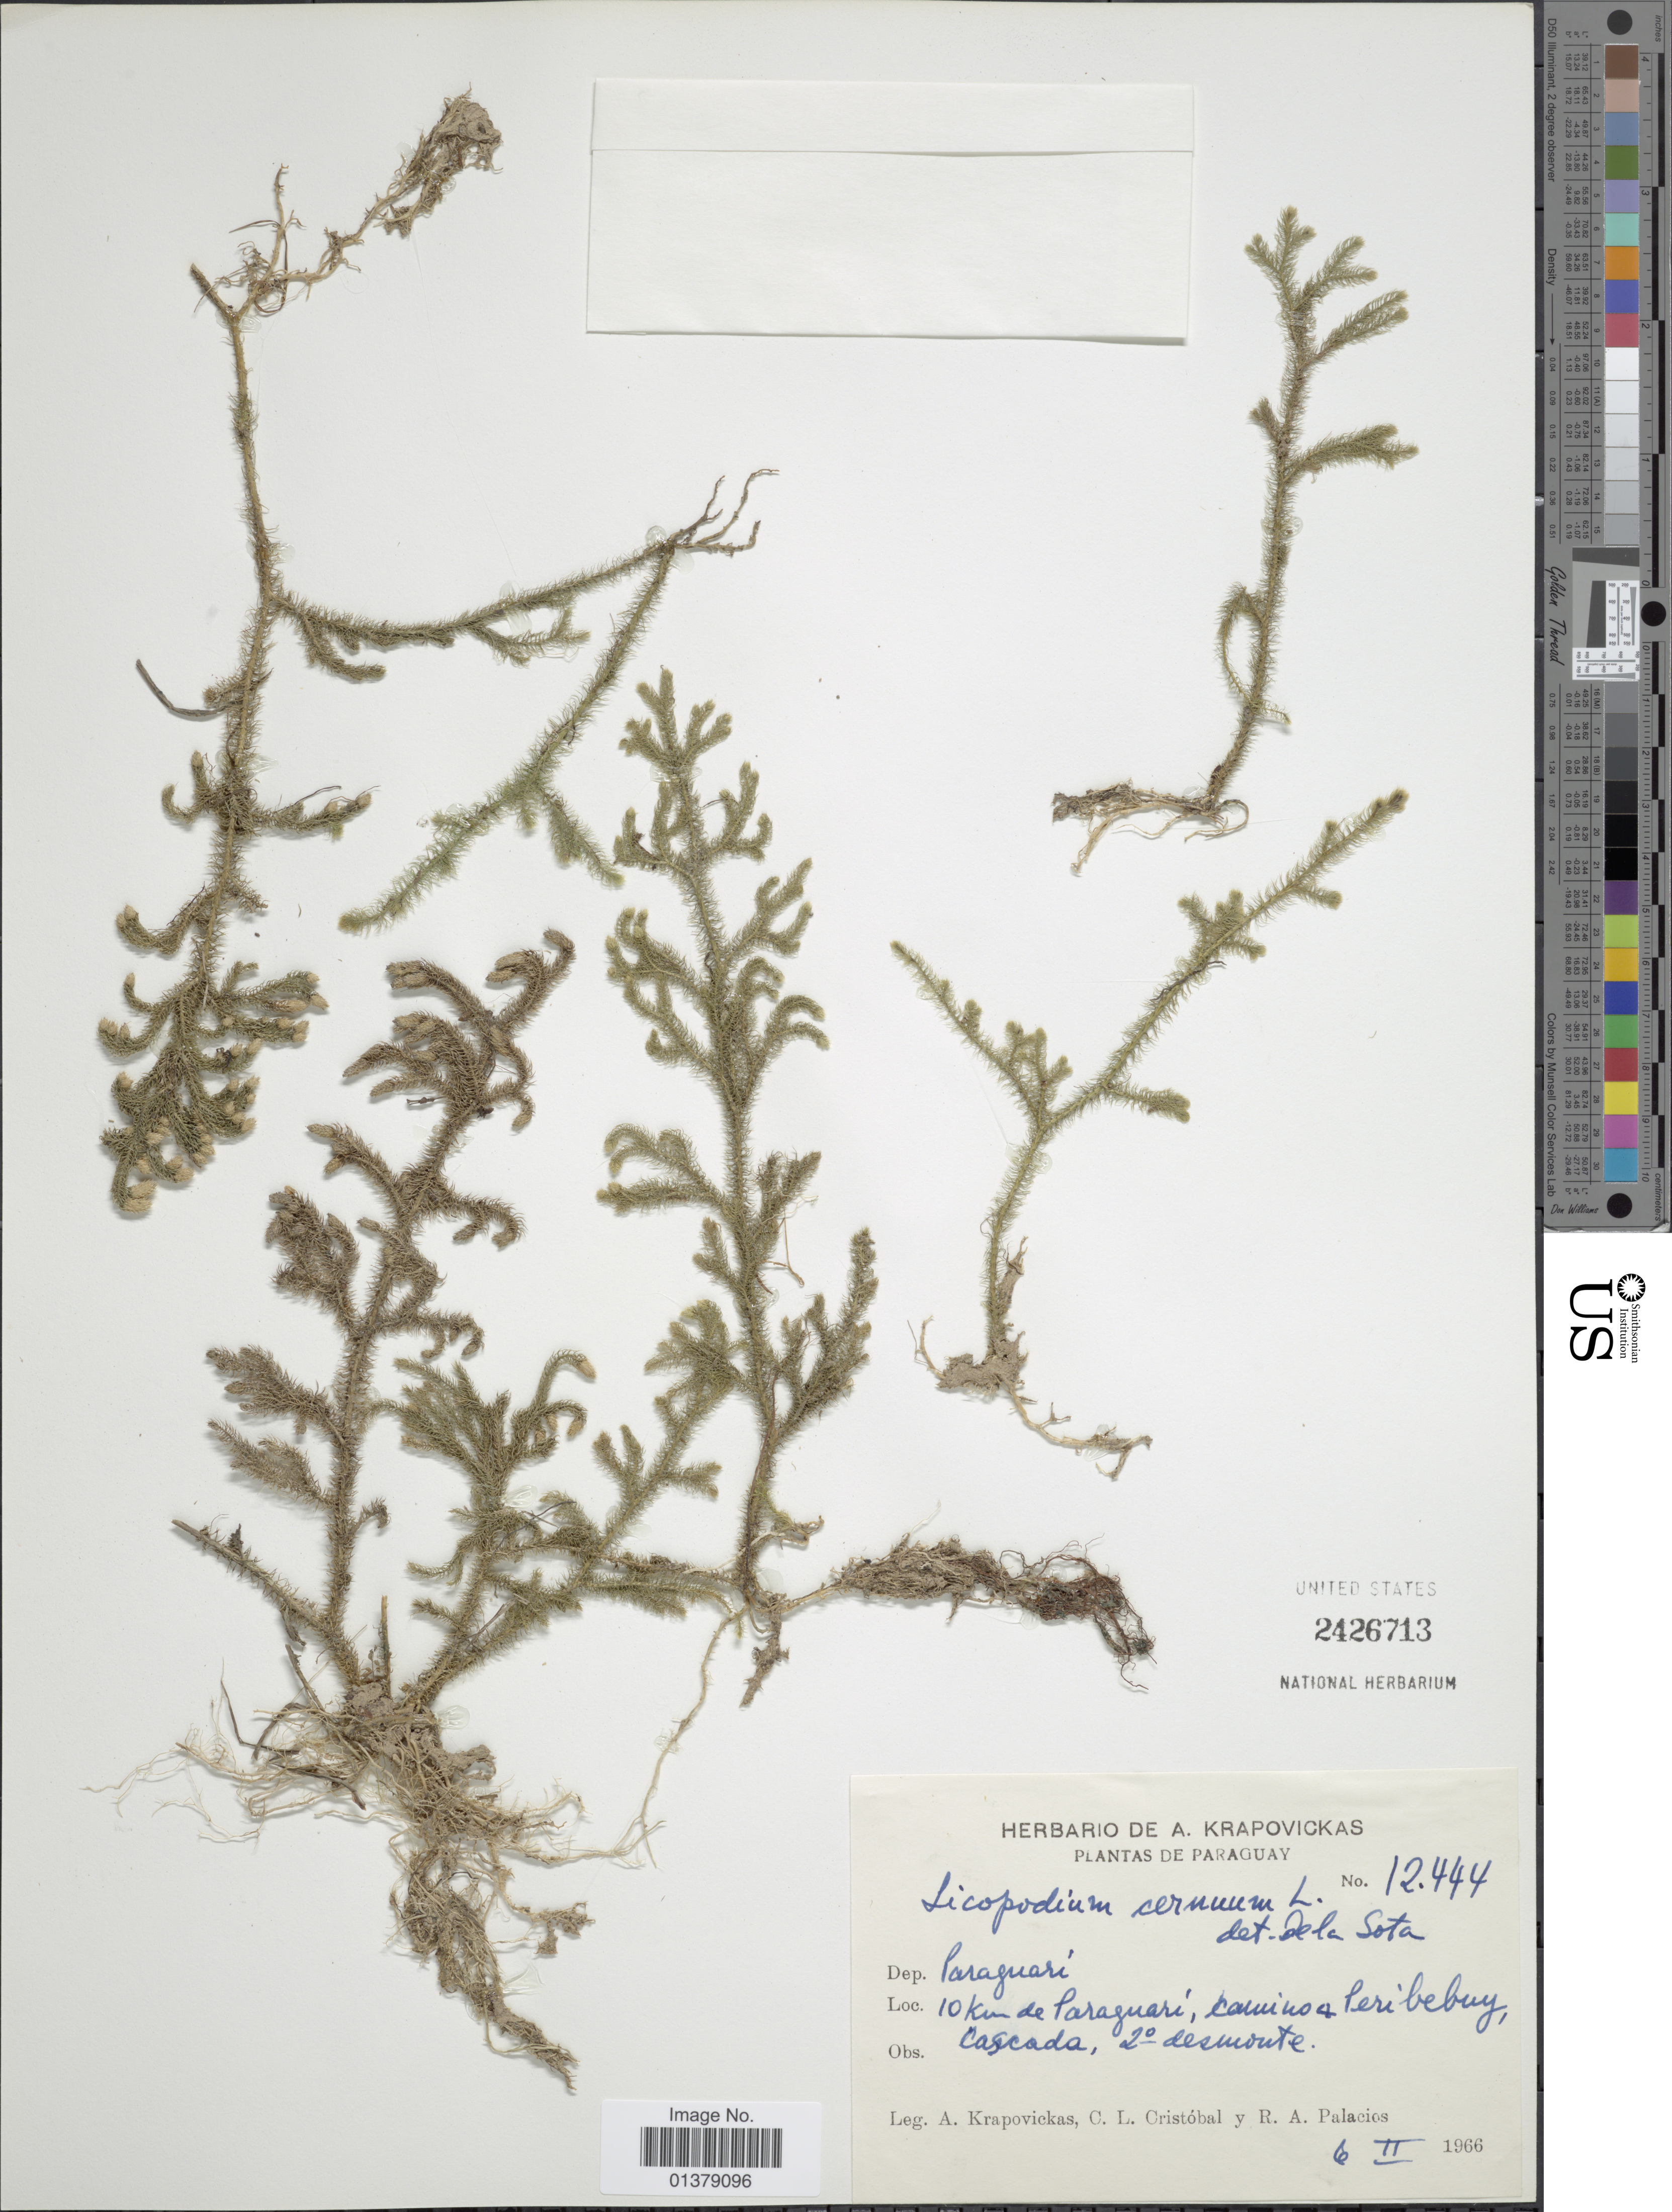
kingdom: Plantae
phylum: Tracheophyta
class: Lycopodiopsida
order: Lycopodiales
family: Lycopodiaceae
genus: Palhinhaea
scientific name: Palhinhaea cernua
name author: (L.) Vasc. & Franco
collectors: A. Krapovickas, C. L. Cristóbal & R. Palacios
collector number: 12444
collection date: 1966-02-06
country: Paraguay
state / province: Paraguari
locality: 10km de Paraguari, camino a Peribebuy, cascada, 2º desmonte.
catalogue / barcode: US 2426713